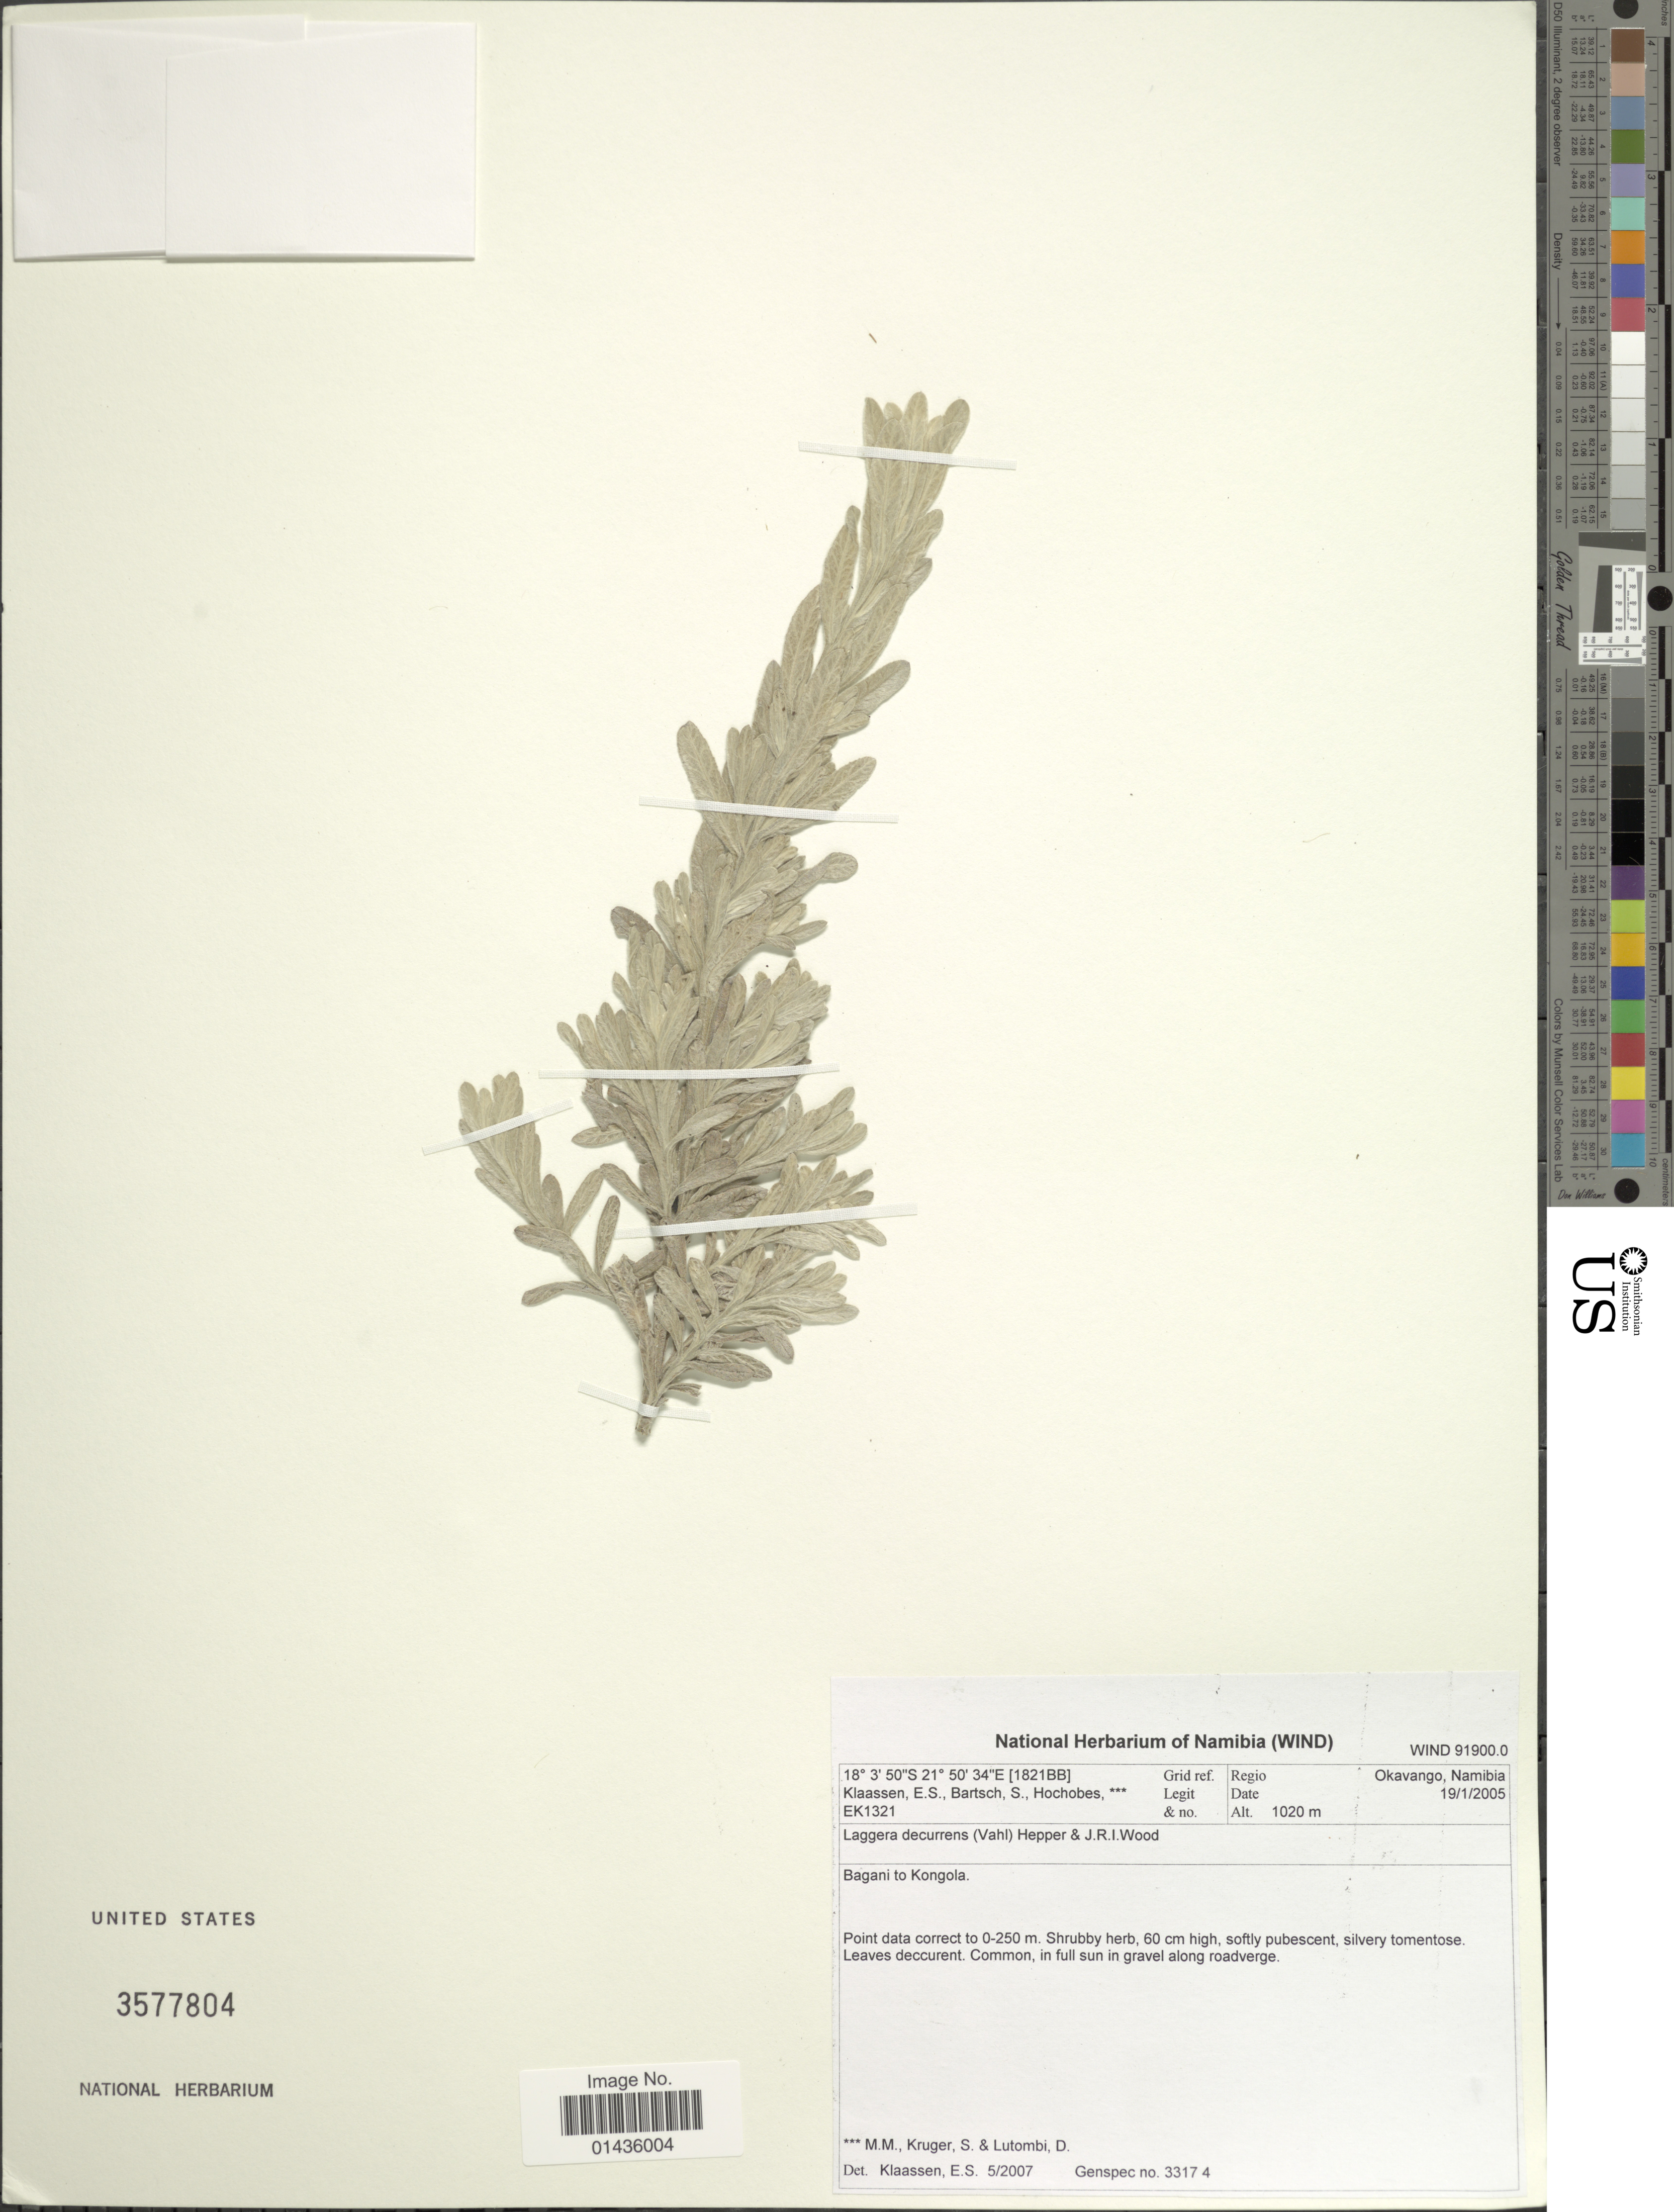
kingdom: Plantae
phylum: Tracheophyta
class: Magnoliopsida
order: Asterales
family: Asteraceae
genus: Laggera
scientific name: Laggera decurrens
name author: (Vahl) Hepper & J.R.I. Wood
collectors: E. S. Klaassen, S. Bartsch, M. Hochobes, S. Kruger & D. Lutombi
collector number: EK1321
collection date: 2005-01-19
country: Namibia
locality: Okavango, Bagani to Kongola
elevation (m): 1020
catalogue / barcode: US 3577804